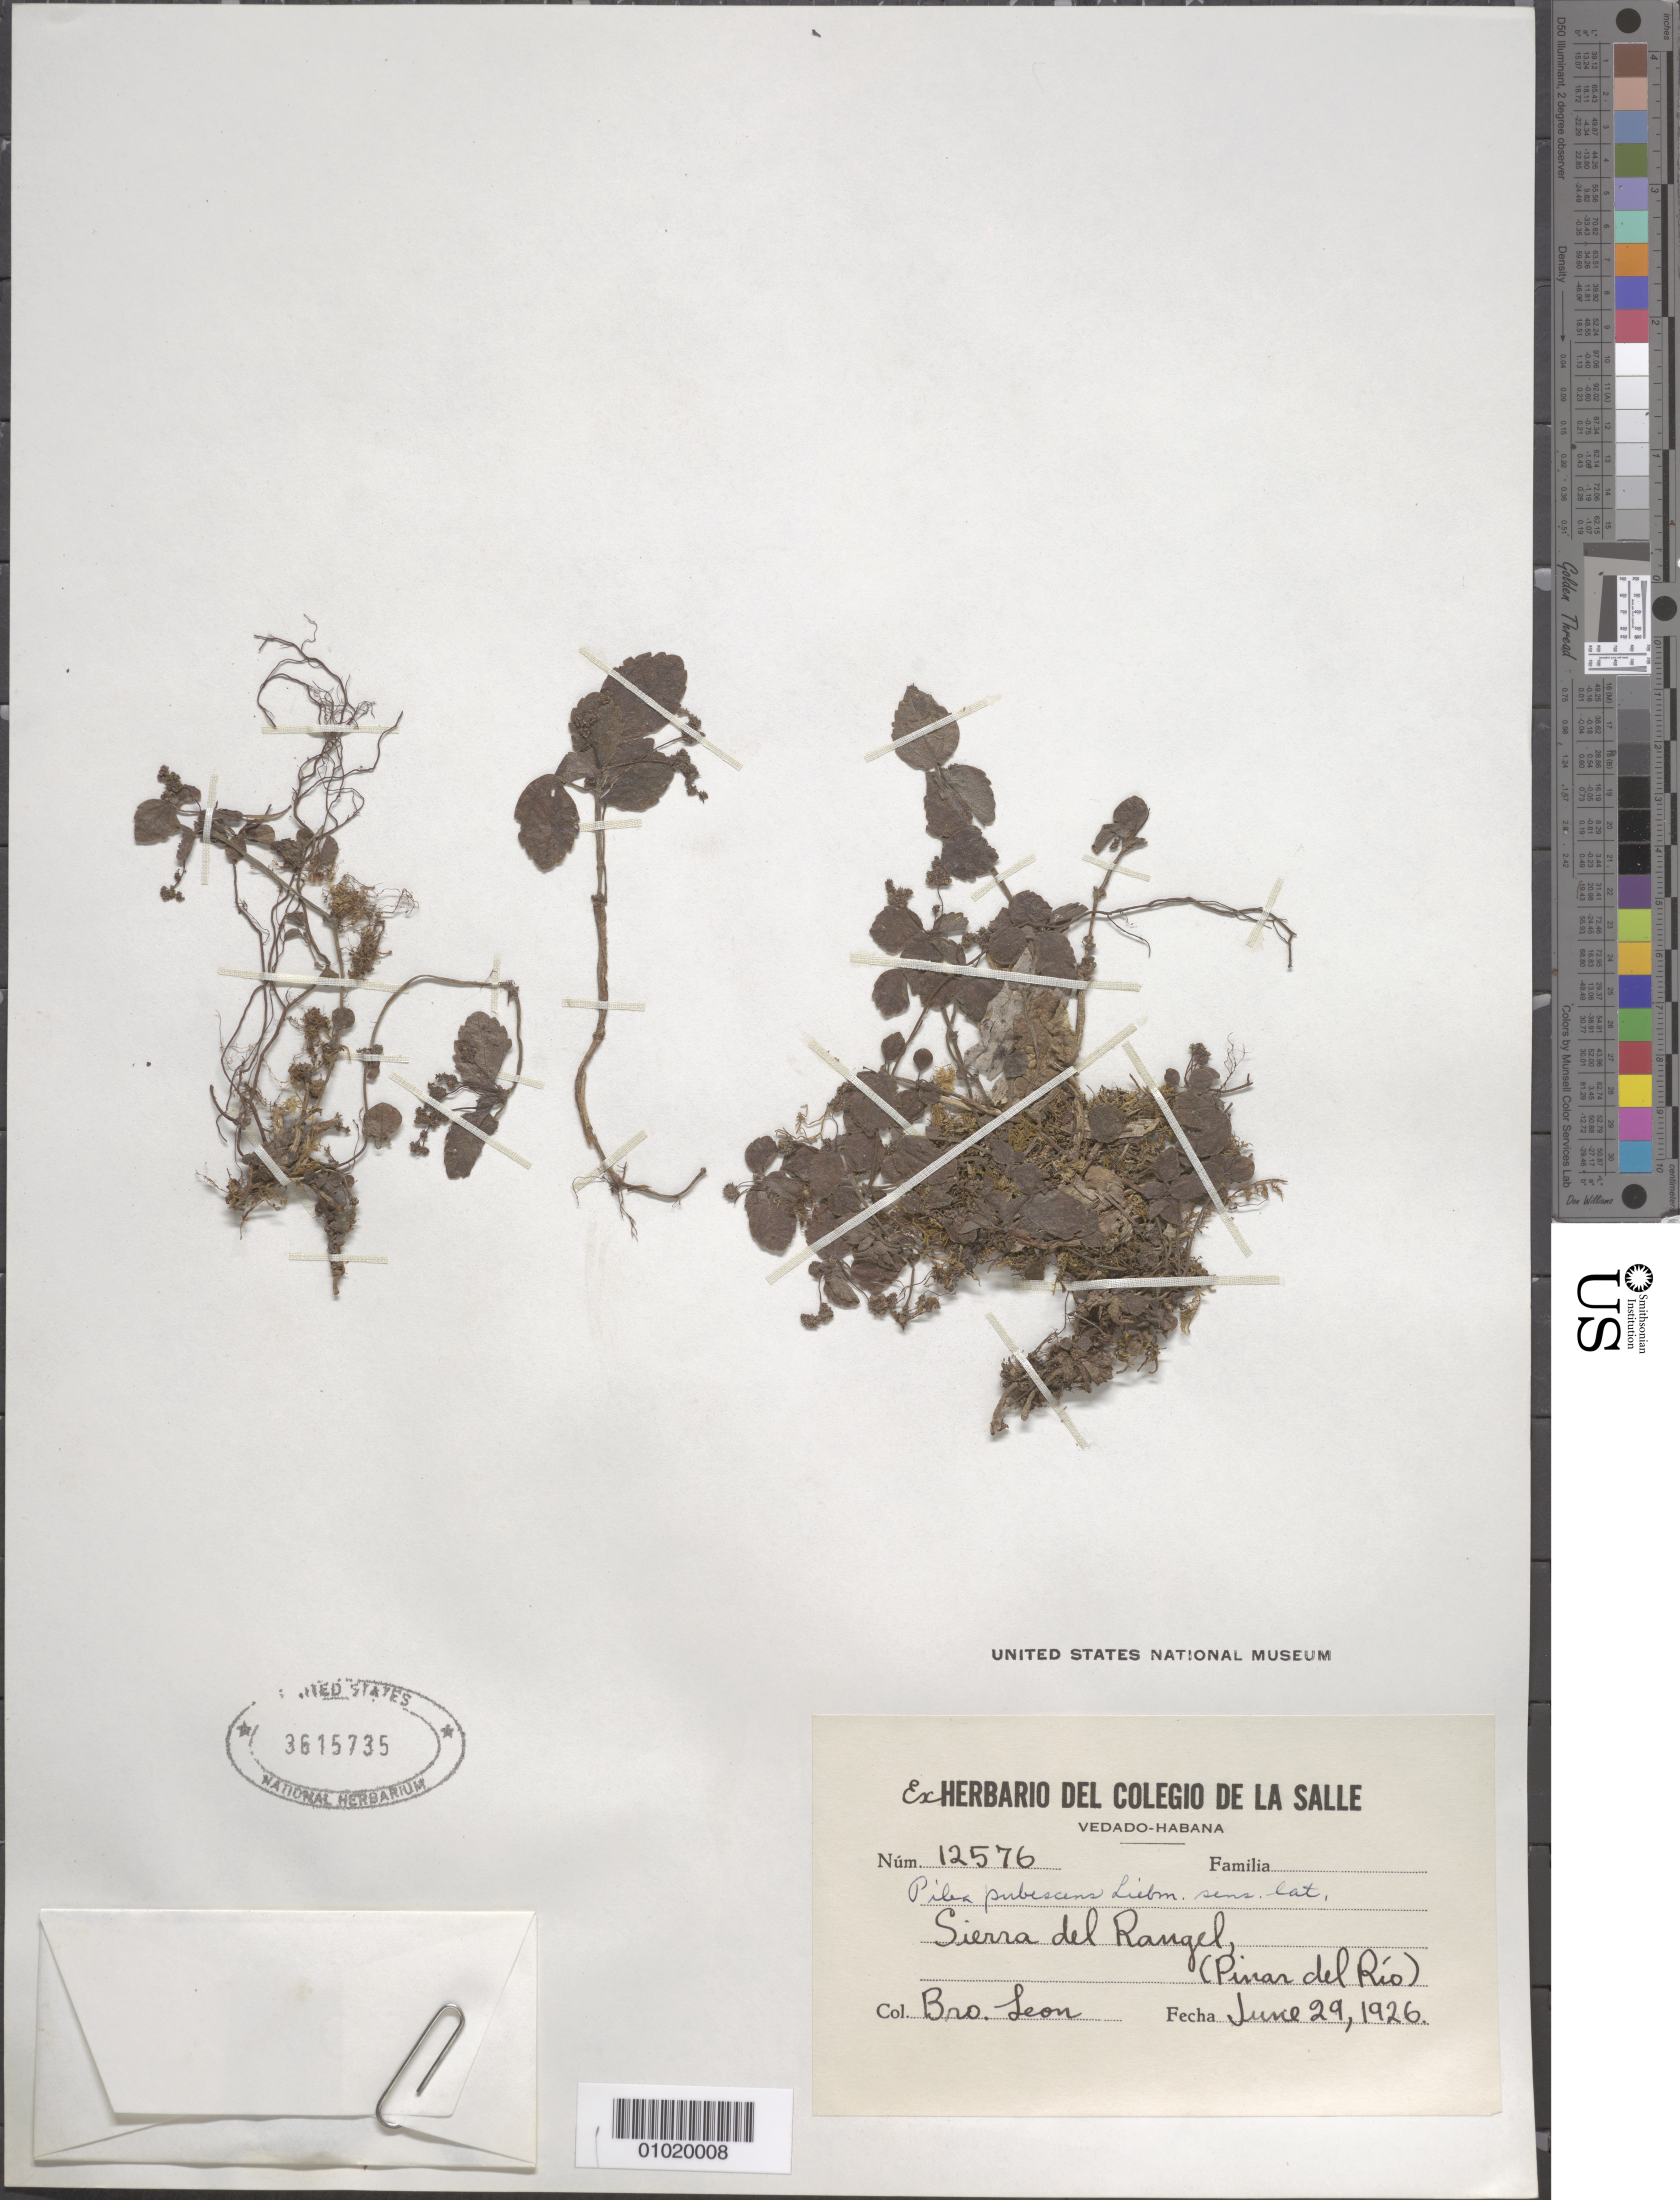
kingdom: Plantae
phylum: Tracheophyta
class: Magnoliopsida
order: Rosales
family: Urticaceae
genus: Pilea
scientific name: Pilea pubescens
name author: Liebm.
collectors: Bro. León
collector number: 12576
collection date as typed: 29 Jun 1926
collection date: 1926-06-29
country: Cuba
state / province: Pinar del Rio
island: Cuba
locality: Sierra del Raugel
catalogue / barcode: US 3615735